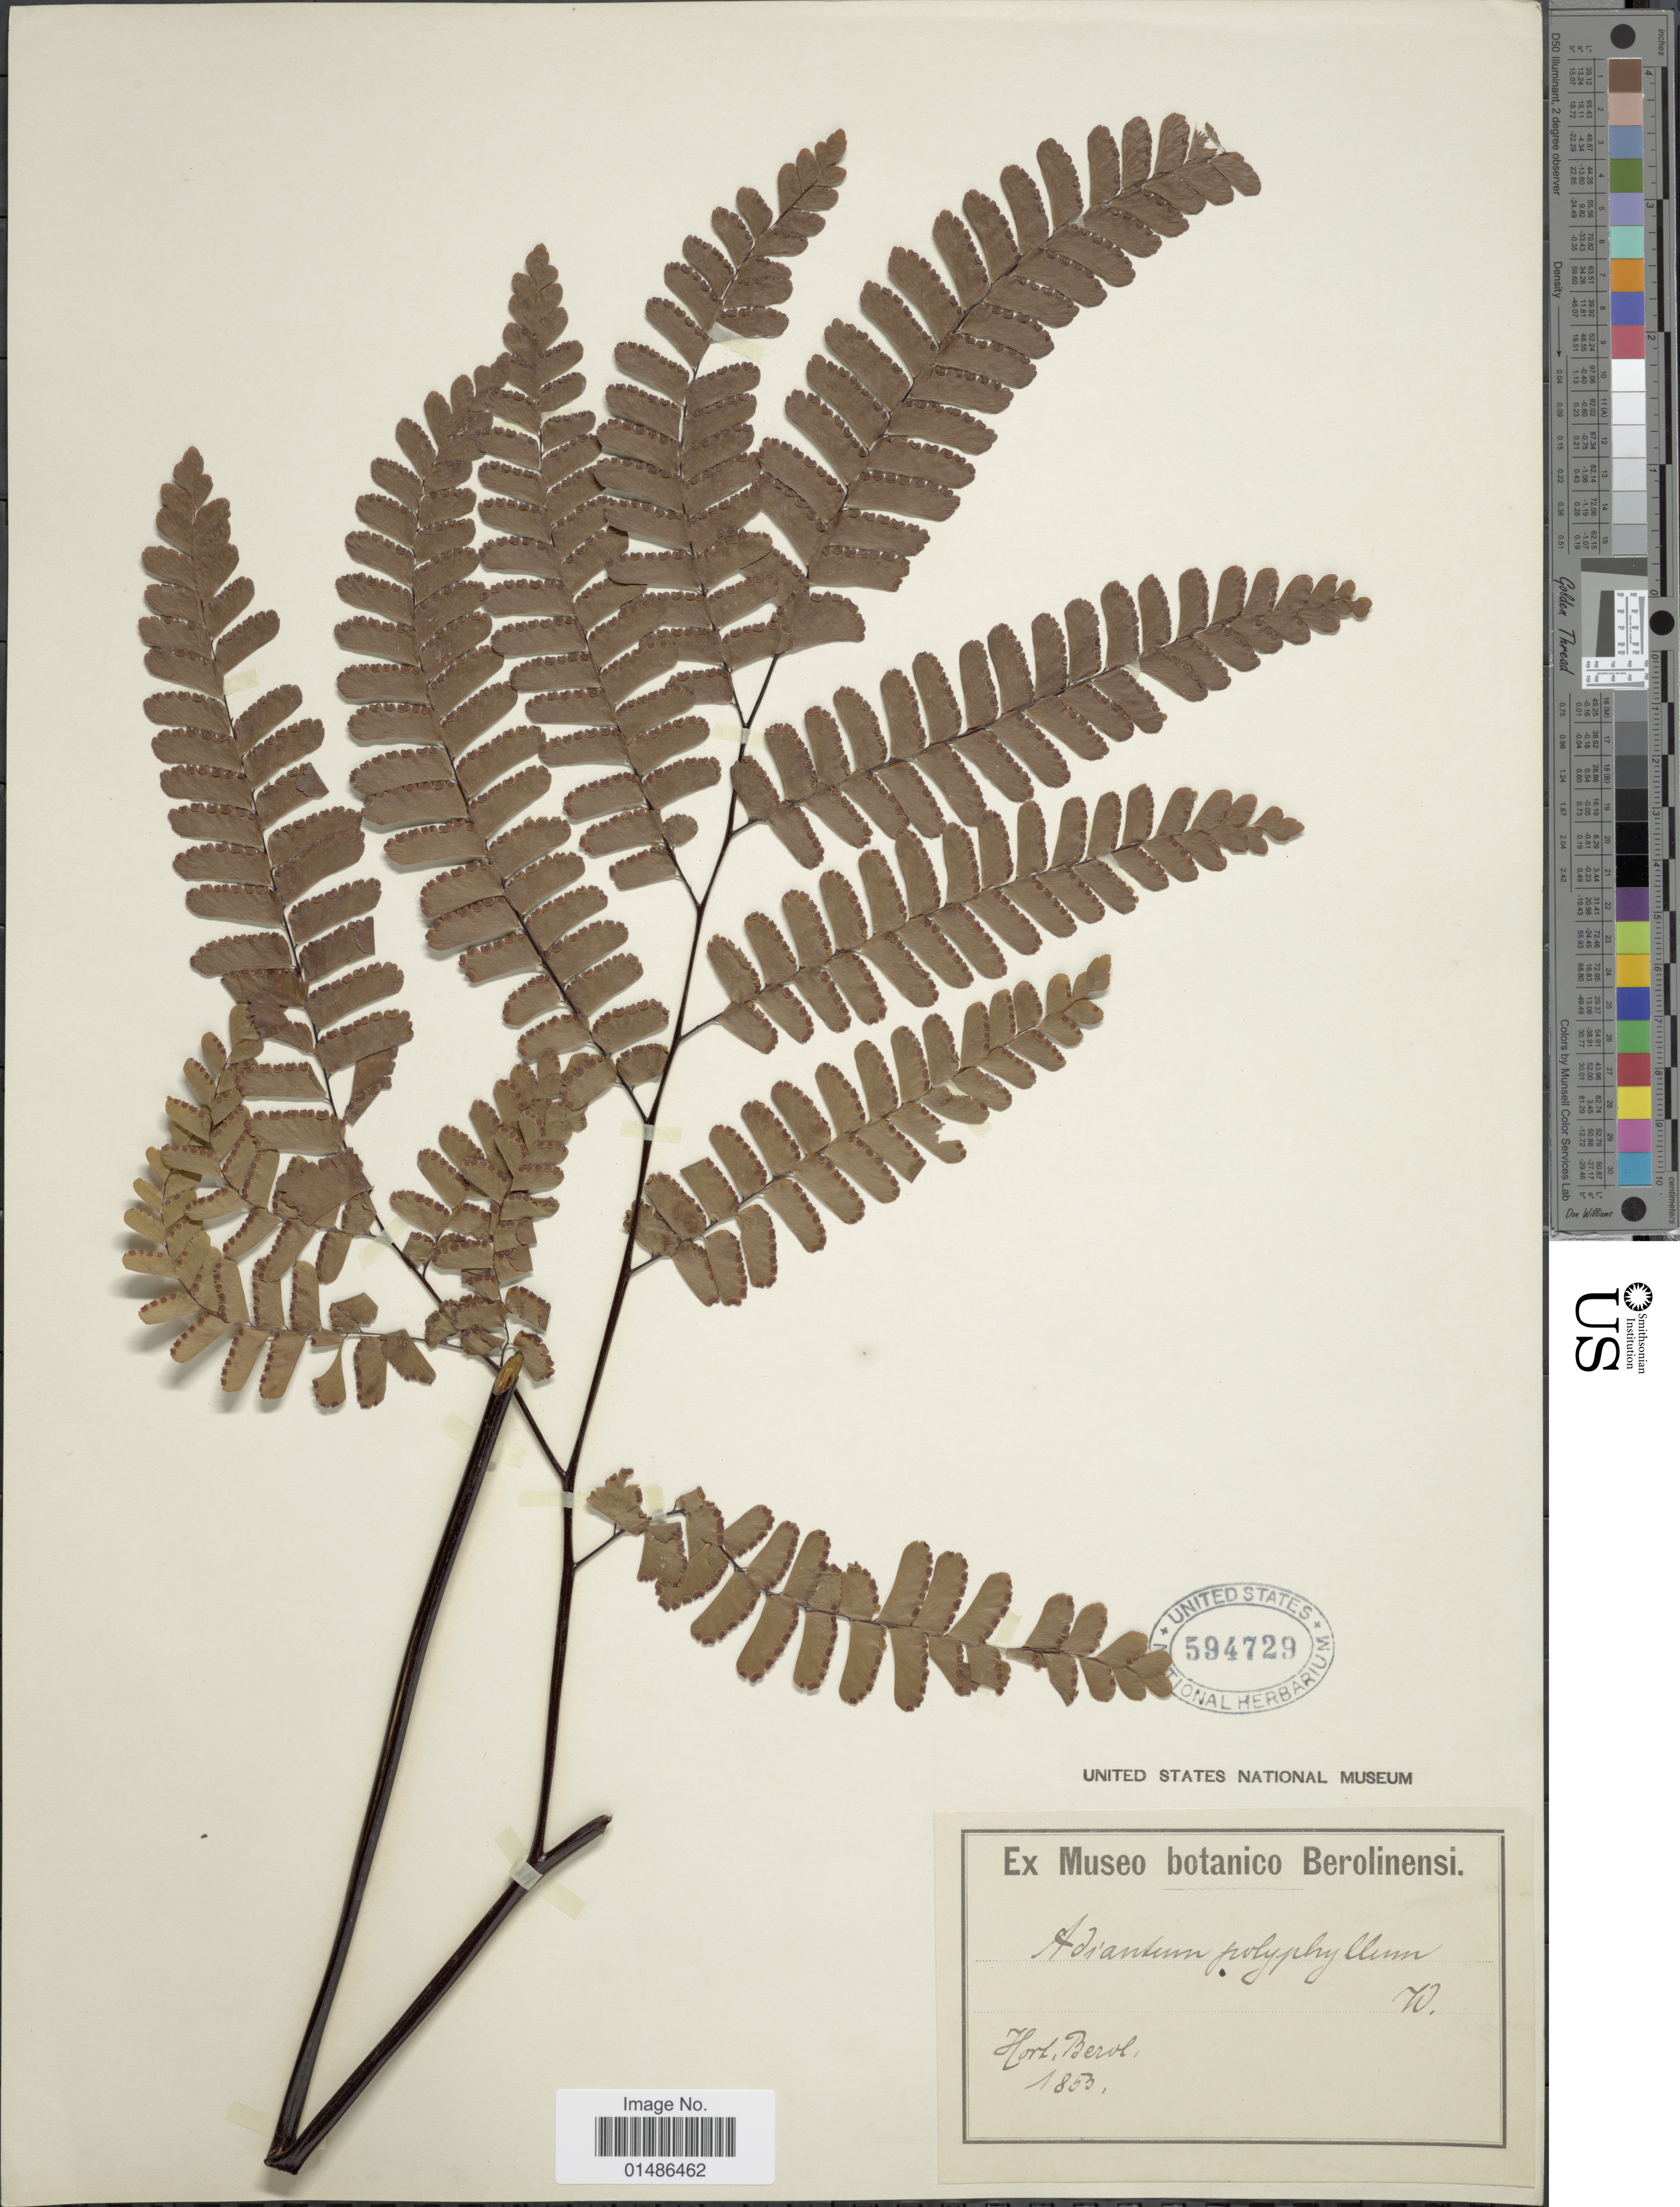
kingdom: Plantae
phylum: Tracheophyta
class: Polypodiopsida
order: Polypodiales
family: Pteridaceae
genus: Adiantum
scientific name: Adiantum polyphyllum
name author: Willd.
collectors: ex Museo Botanico Berolinensi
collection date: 1853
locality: Hort. Berol.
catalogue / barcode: US 594729